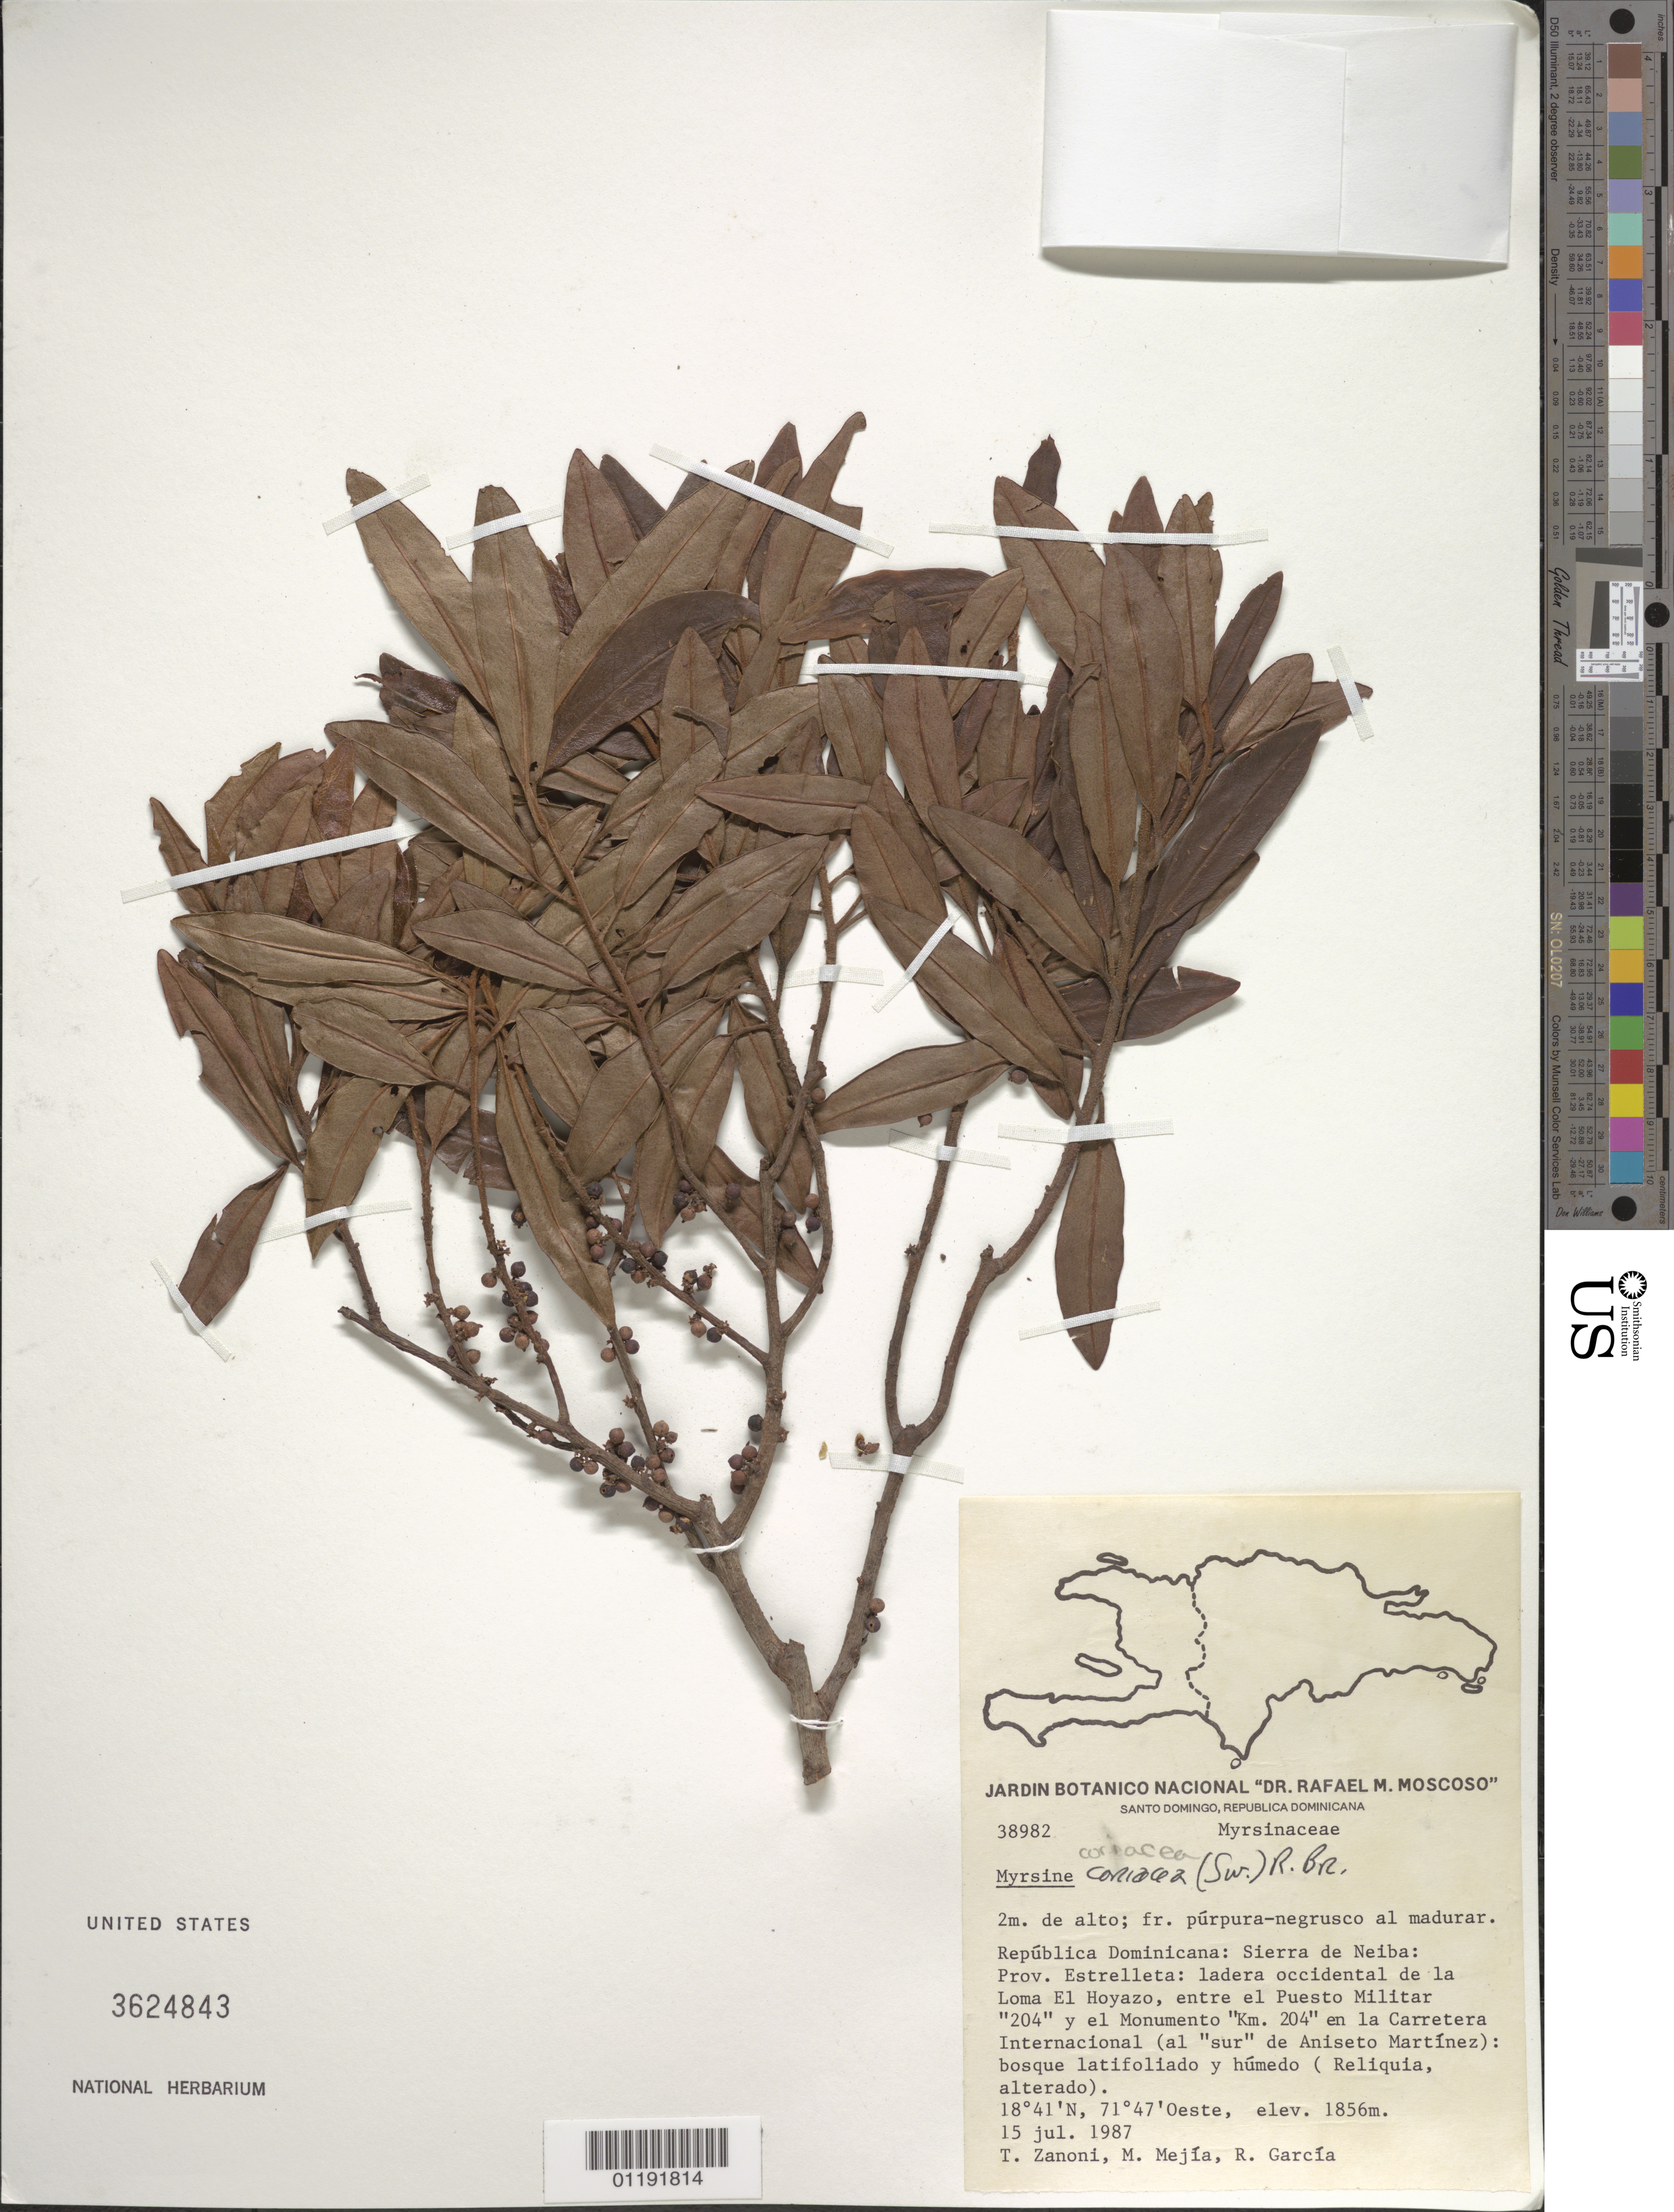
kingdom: Plantae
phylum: Tracheophyta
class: Magnoliopsida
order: Ericales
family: Primulaceae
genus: Myrsine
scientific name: Myrsine coriacea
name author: (Sw.) R. Br. ex Roem. & Schult.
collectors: T. A. Zanoni, M. Mejia & R. Garcia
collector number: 38982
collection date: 1987-07-15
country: Dominican Republic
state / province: Elías Piña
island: Hispaniola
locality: Sierra de Neiba, W slope of Loma El Hoyazo, military post "204" on la Carretera Internaciional (International Highway), S of Aniseto Martinez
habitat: Humid, broadleaf forest, altered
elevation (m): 1856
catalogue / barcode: US 3624843